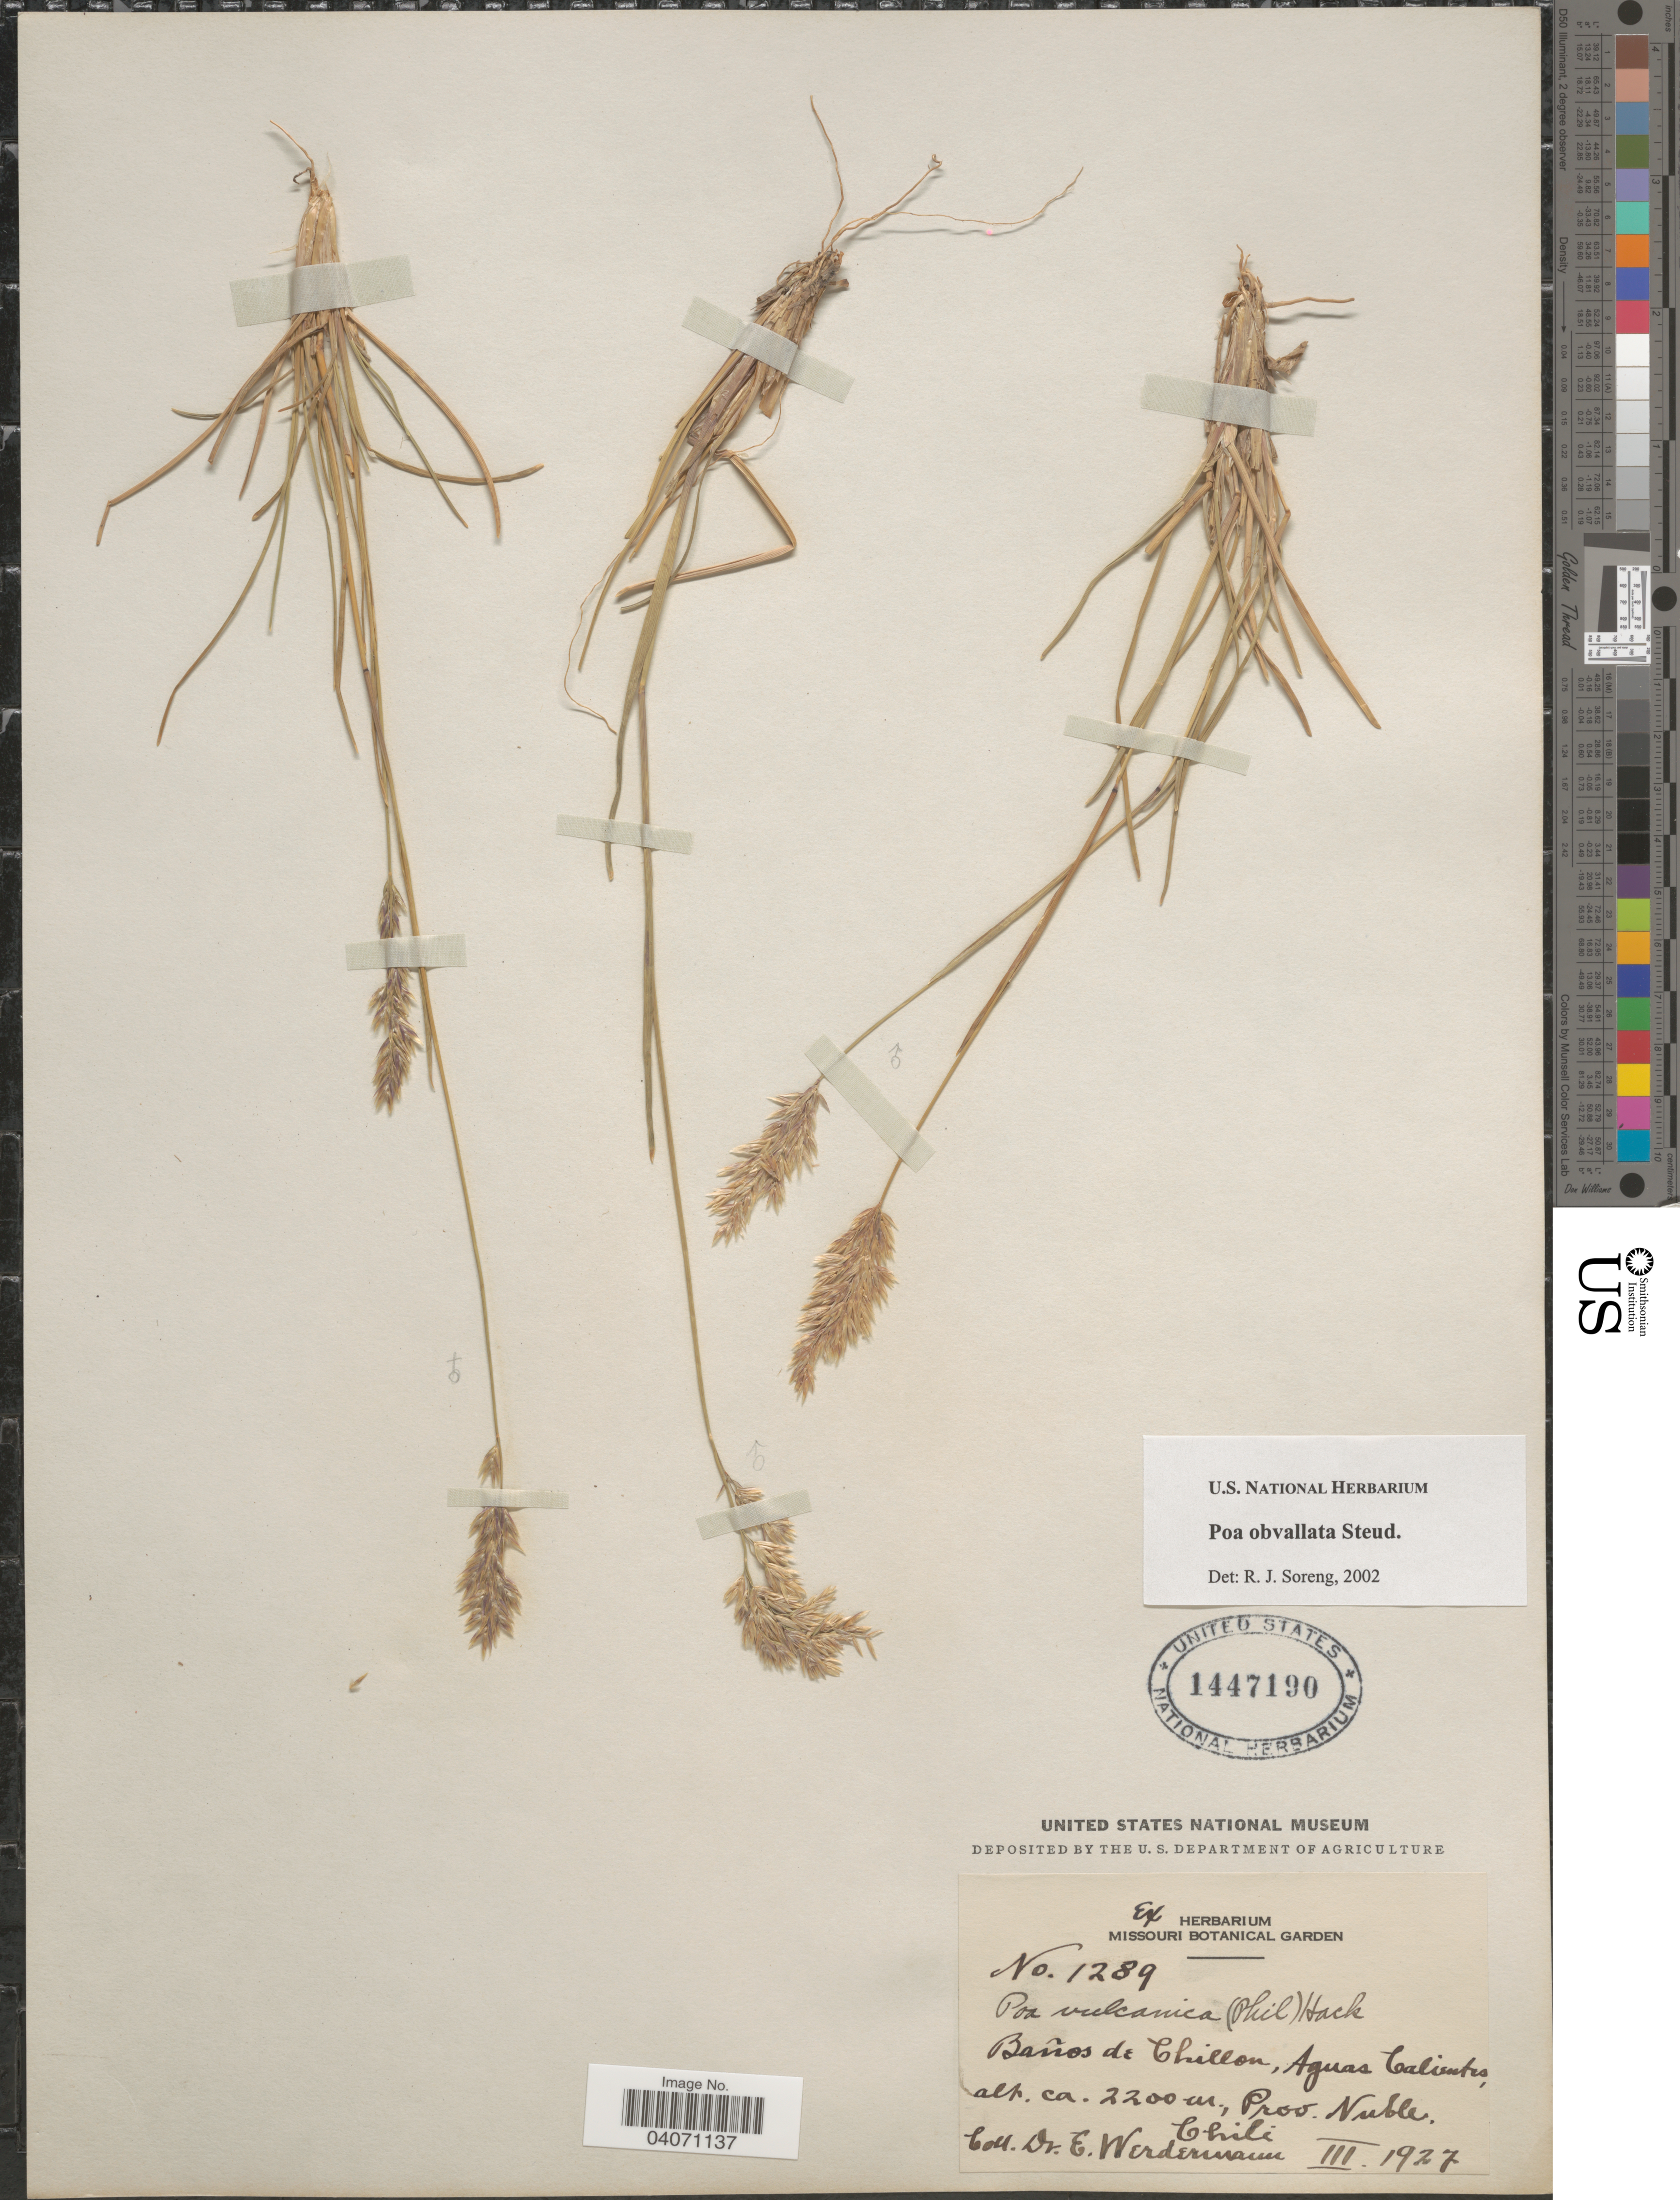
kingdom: Plantae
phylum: Tracheophyta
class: Liliopsida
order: Poales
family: Poaceae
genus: Poa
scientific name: Poa obvallata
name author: Steud.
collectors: E. Werdermann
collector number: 1289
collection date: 1927-03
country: Chile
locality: Baños de Chillon, Aguas Calientes. Prov. Nuble.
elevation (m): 2200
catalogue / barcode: US 1447190